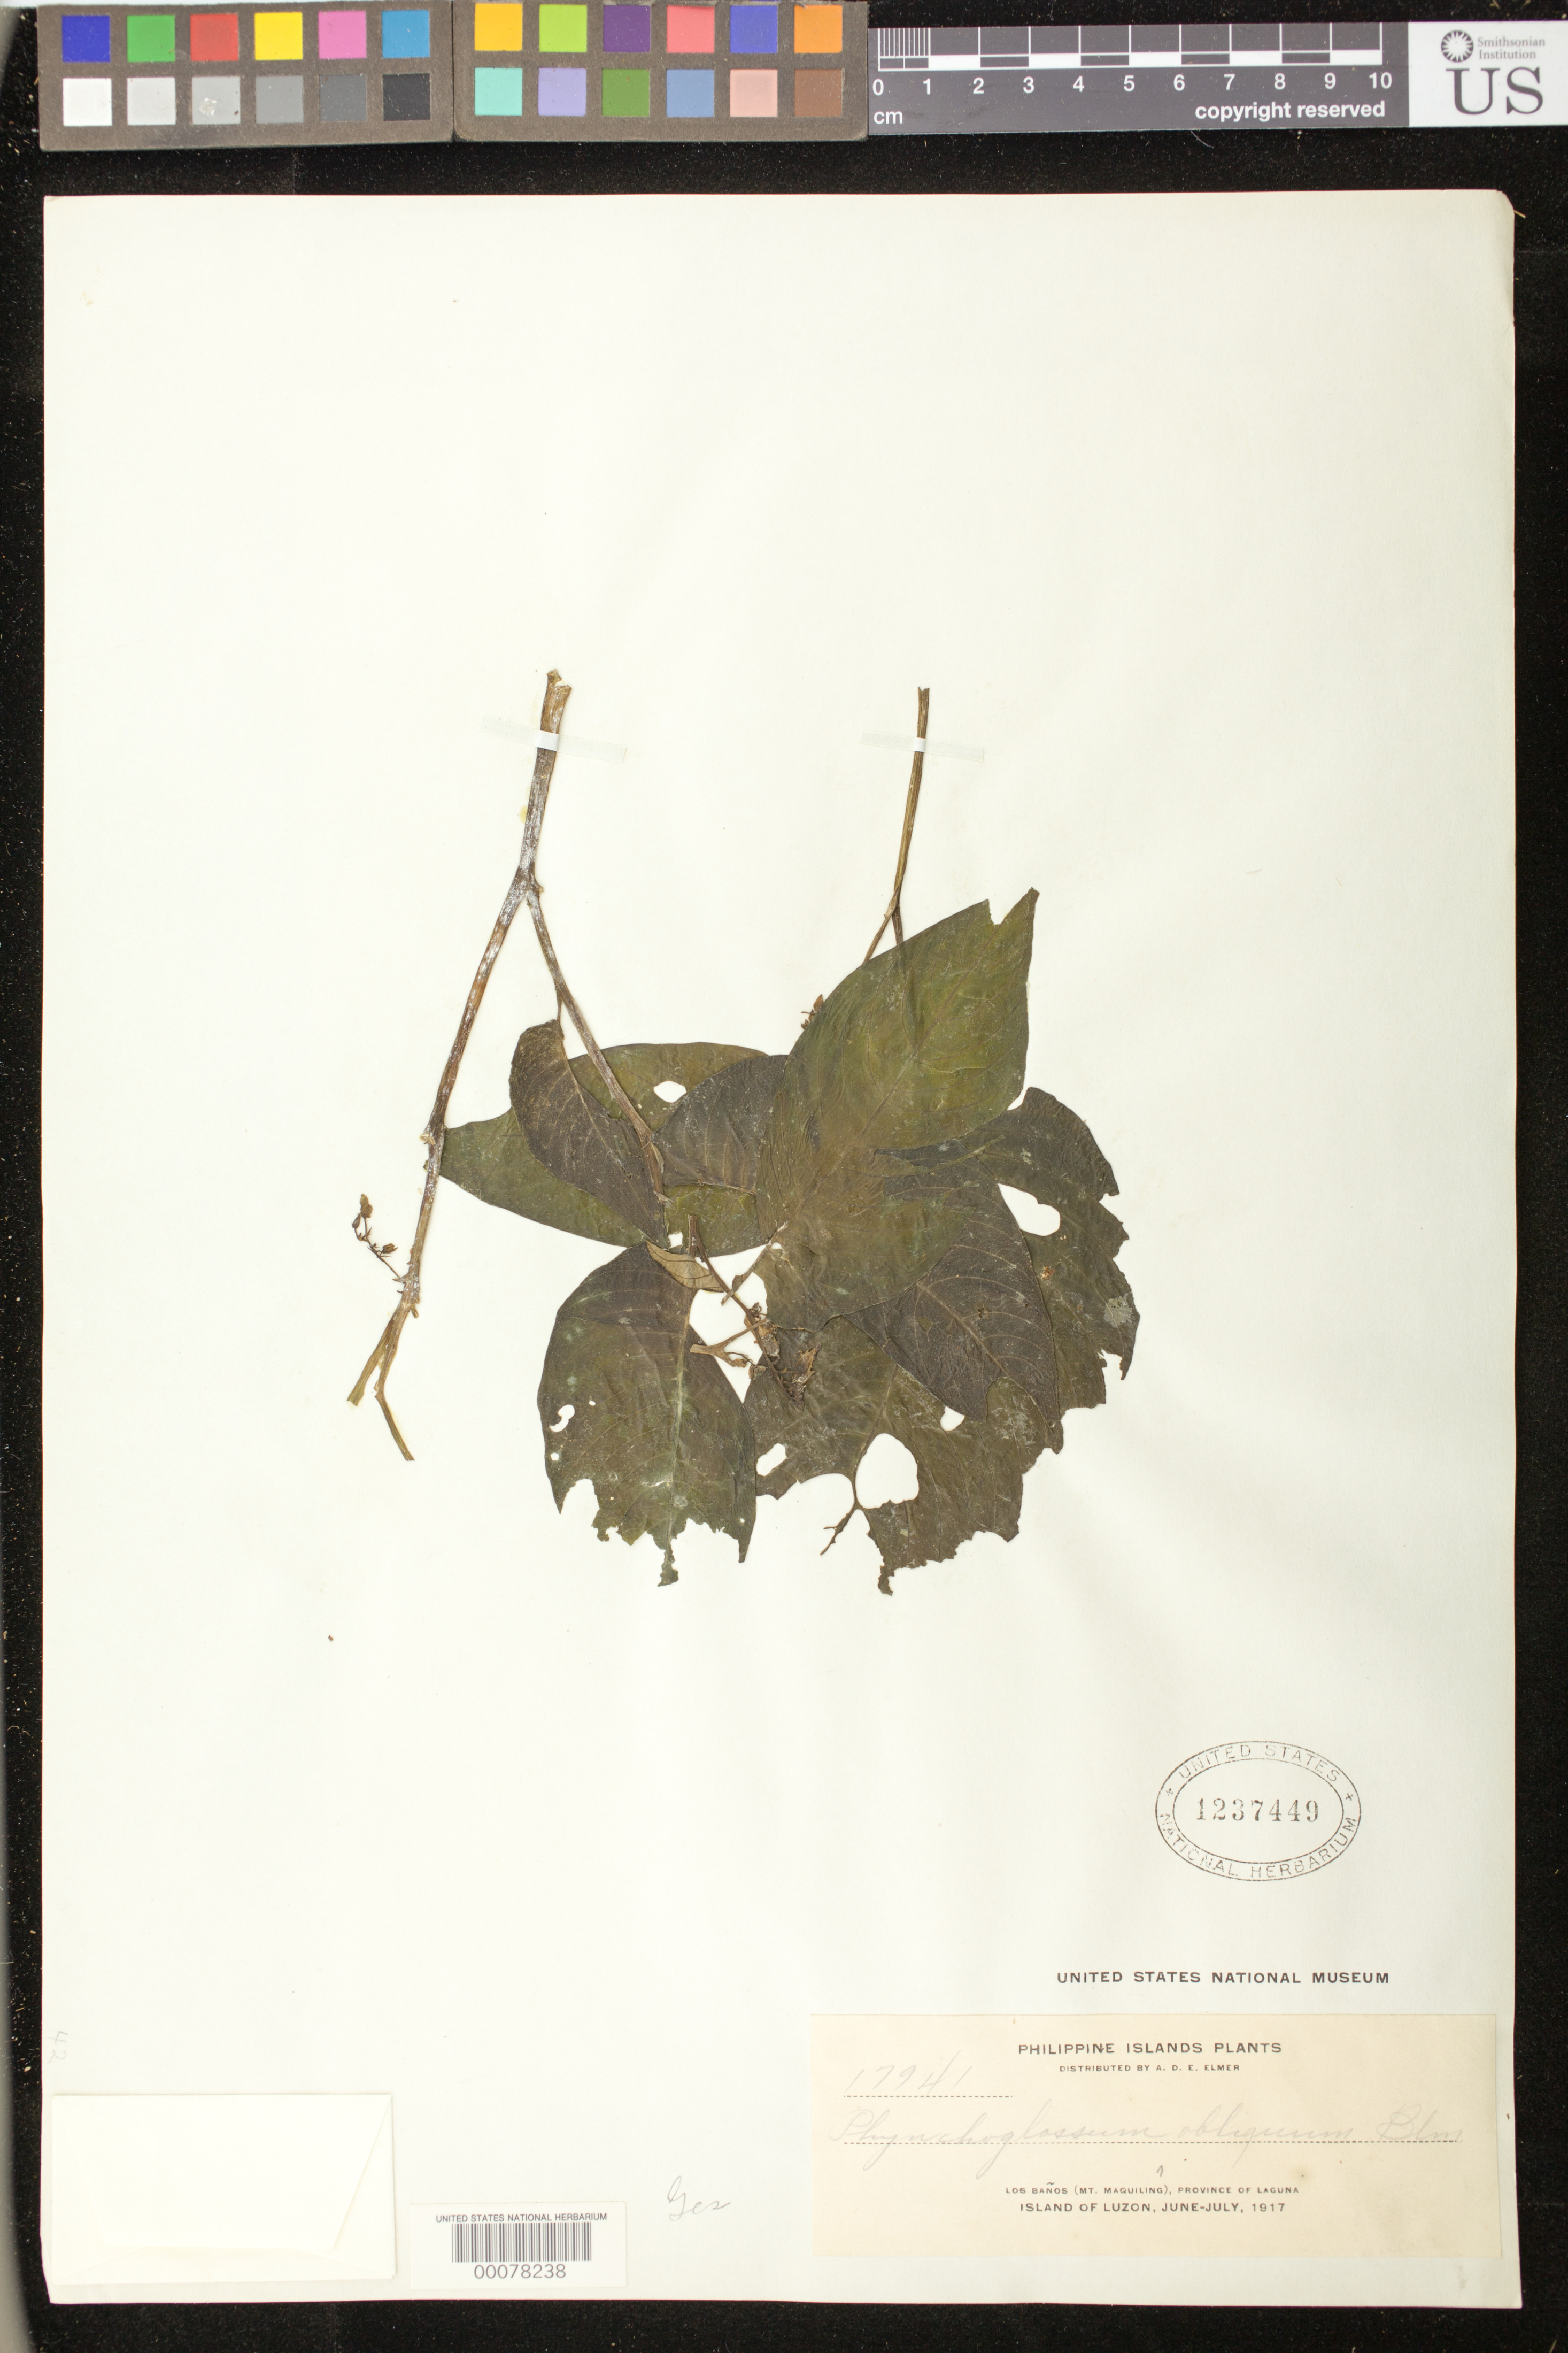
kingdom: Plantae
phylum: Tracheophyta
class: Magnoliopsida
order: Lamiales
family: Gesneriaceae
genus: Rhynchoglossum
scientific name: Rhynchoglossum klugioides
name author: C.B. Clarke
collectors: A. D. E. Elmer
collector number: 17941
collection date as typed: Jun-Jul 1917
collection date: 1917-06/1917-07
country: Philippines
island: Luzon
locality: Los Baños (Mt. Maquiling), Province of Laguna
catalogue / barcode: US 1237449